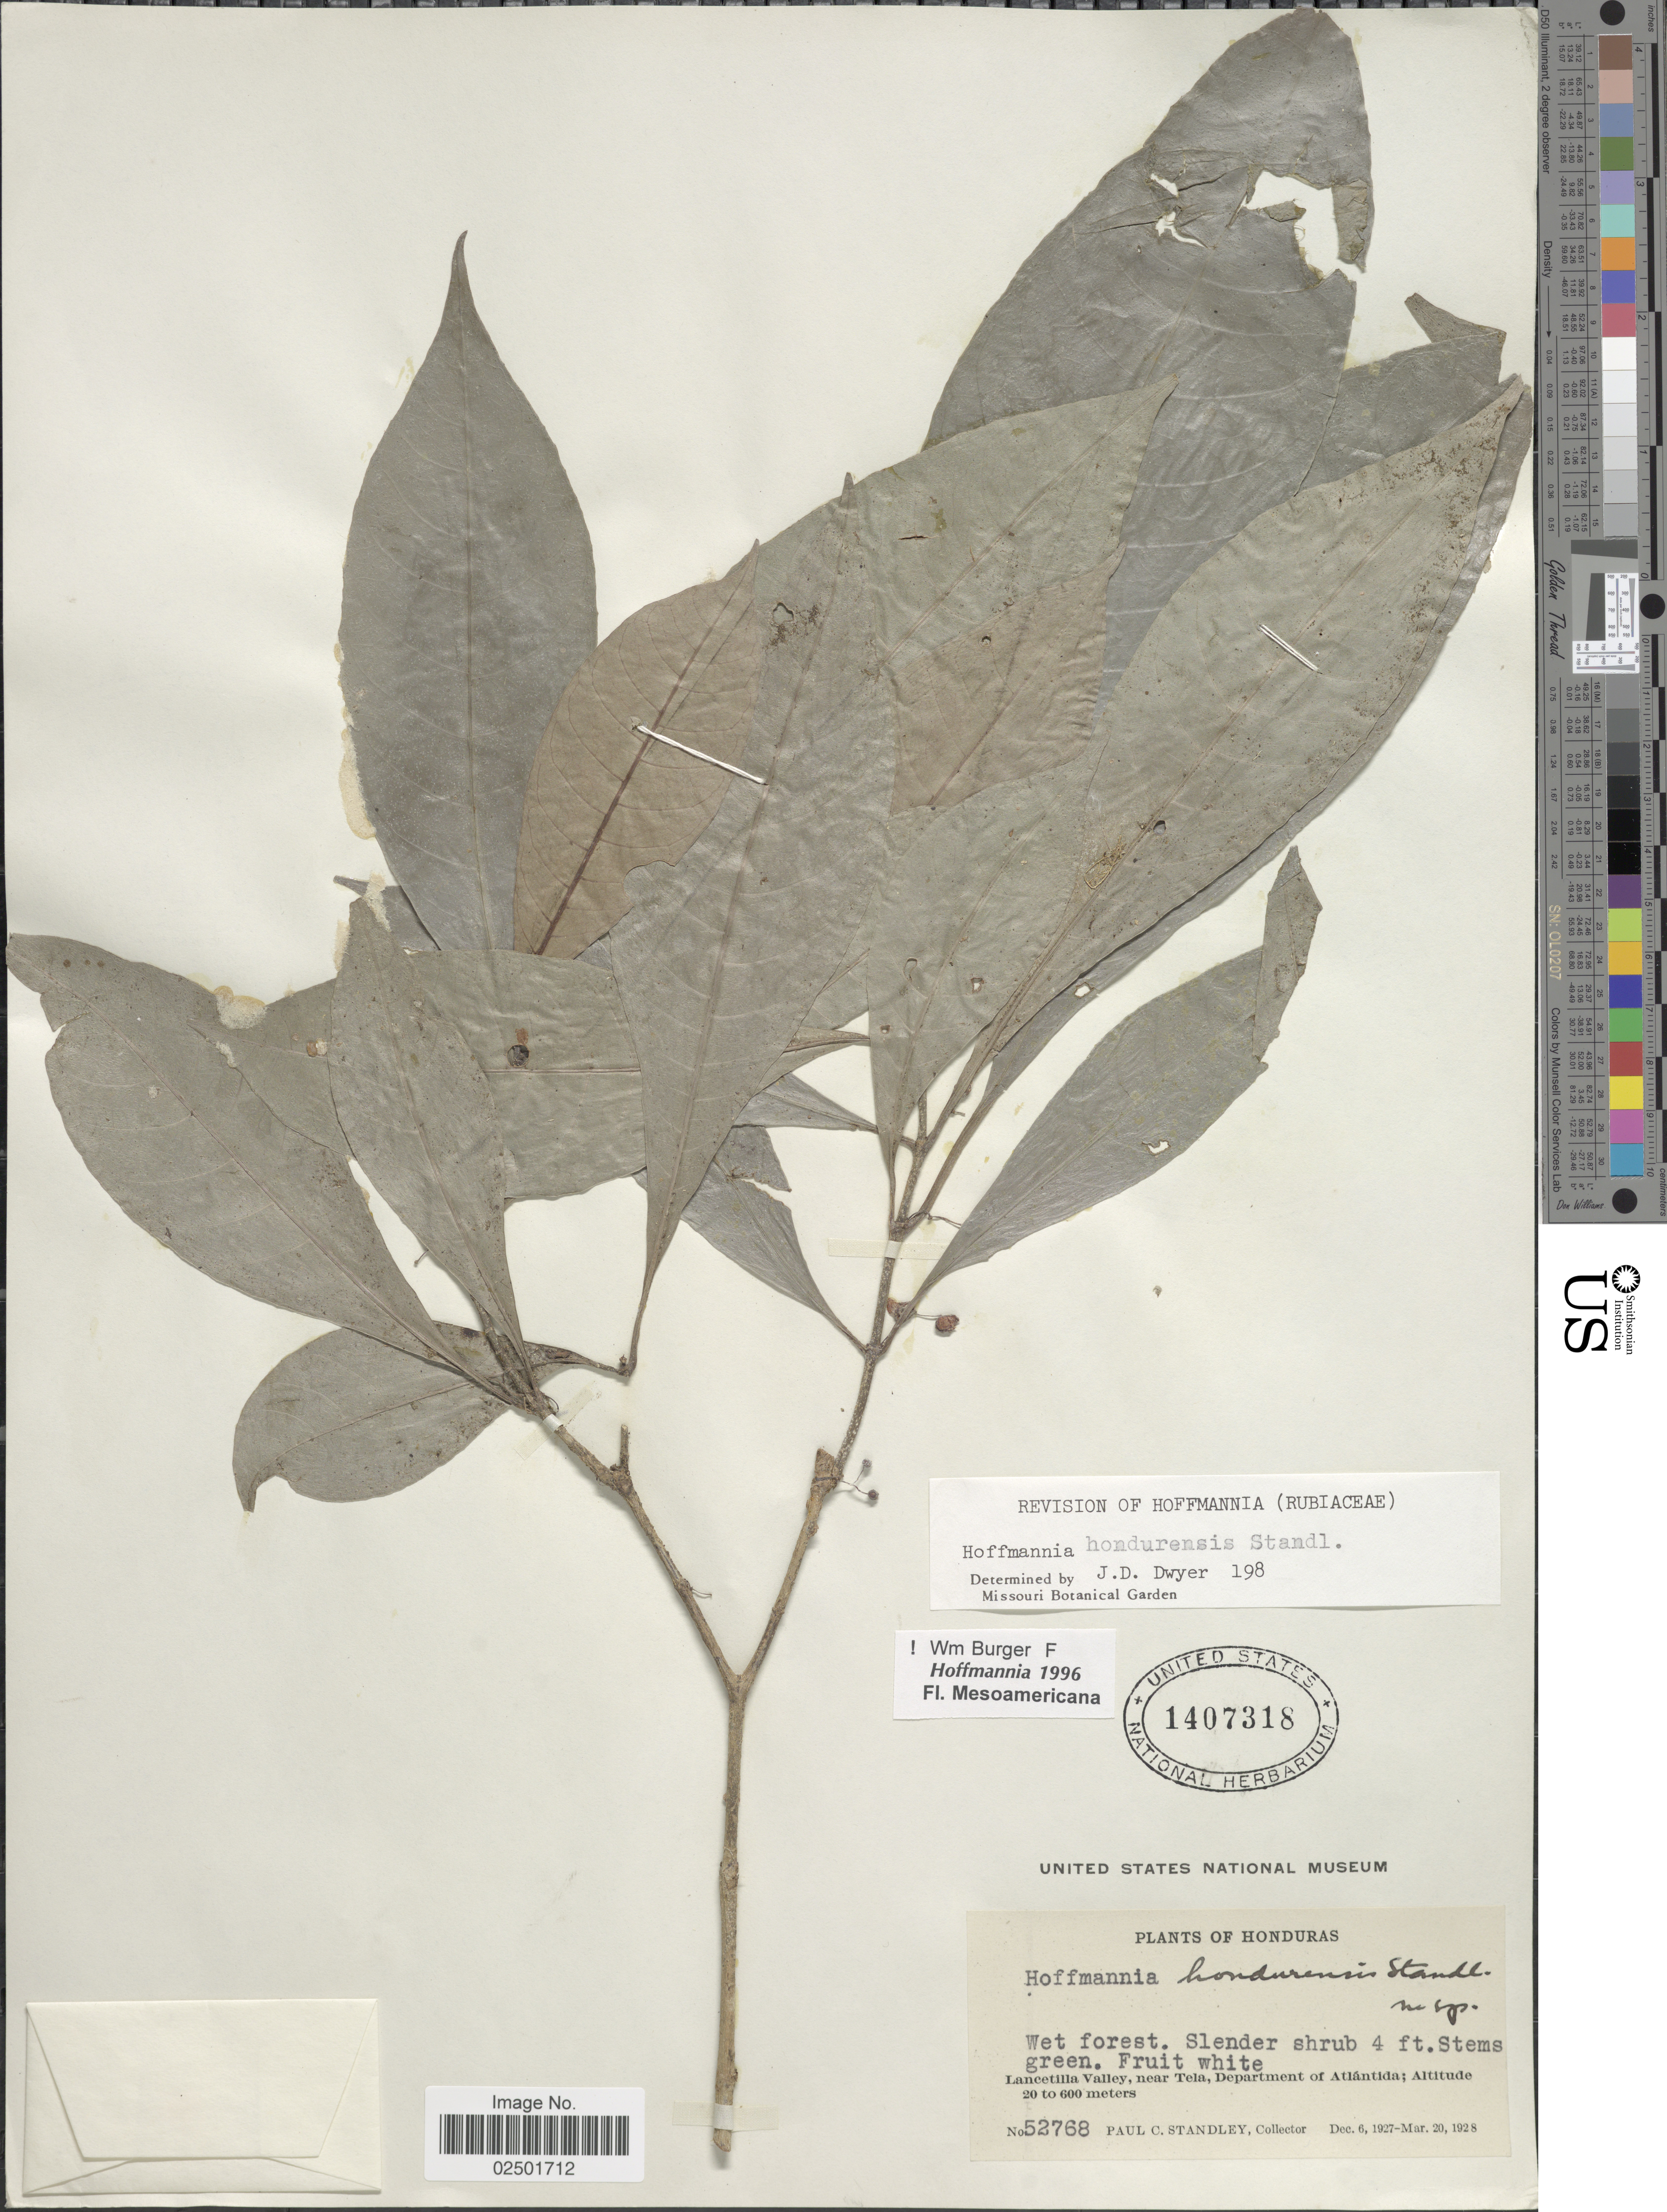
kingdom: Plantae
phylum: Tracheophyta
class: Magnoliopsida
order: Gentianales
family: Rubiaceae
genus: Hoffmannia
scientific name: Hoffmannia hondurensis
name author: Standl.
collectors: P. C. Standley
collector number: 52768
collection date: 1927-12-06/1928-03-20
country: Honduras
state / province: Atlántida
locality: Lancetilla Valley, near Tela,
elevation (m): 20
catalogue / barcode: US 1407318